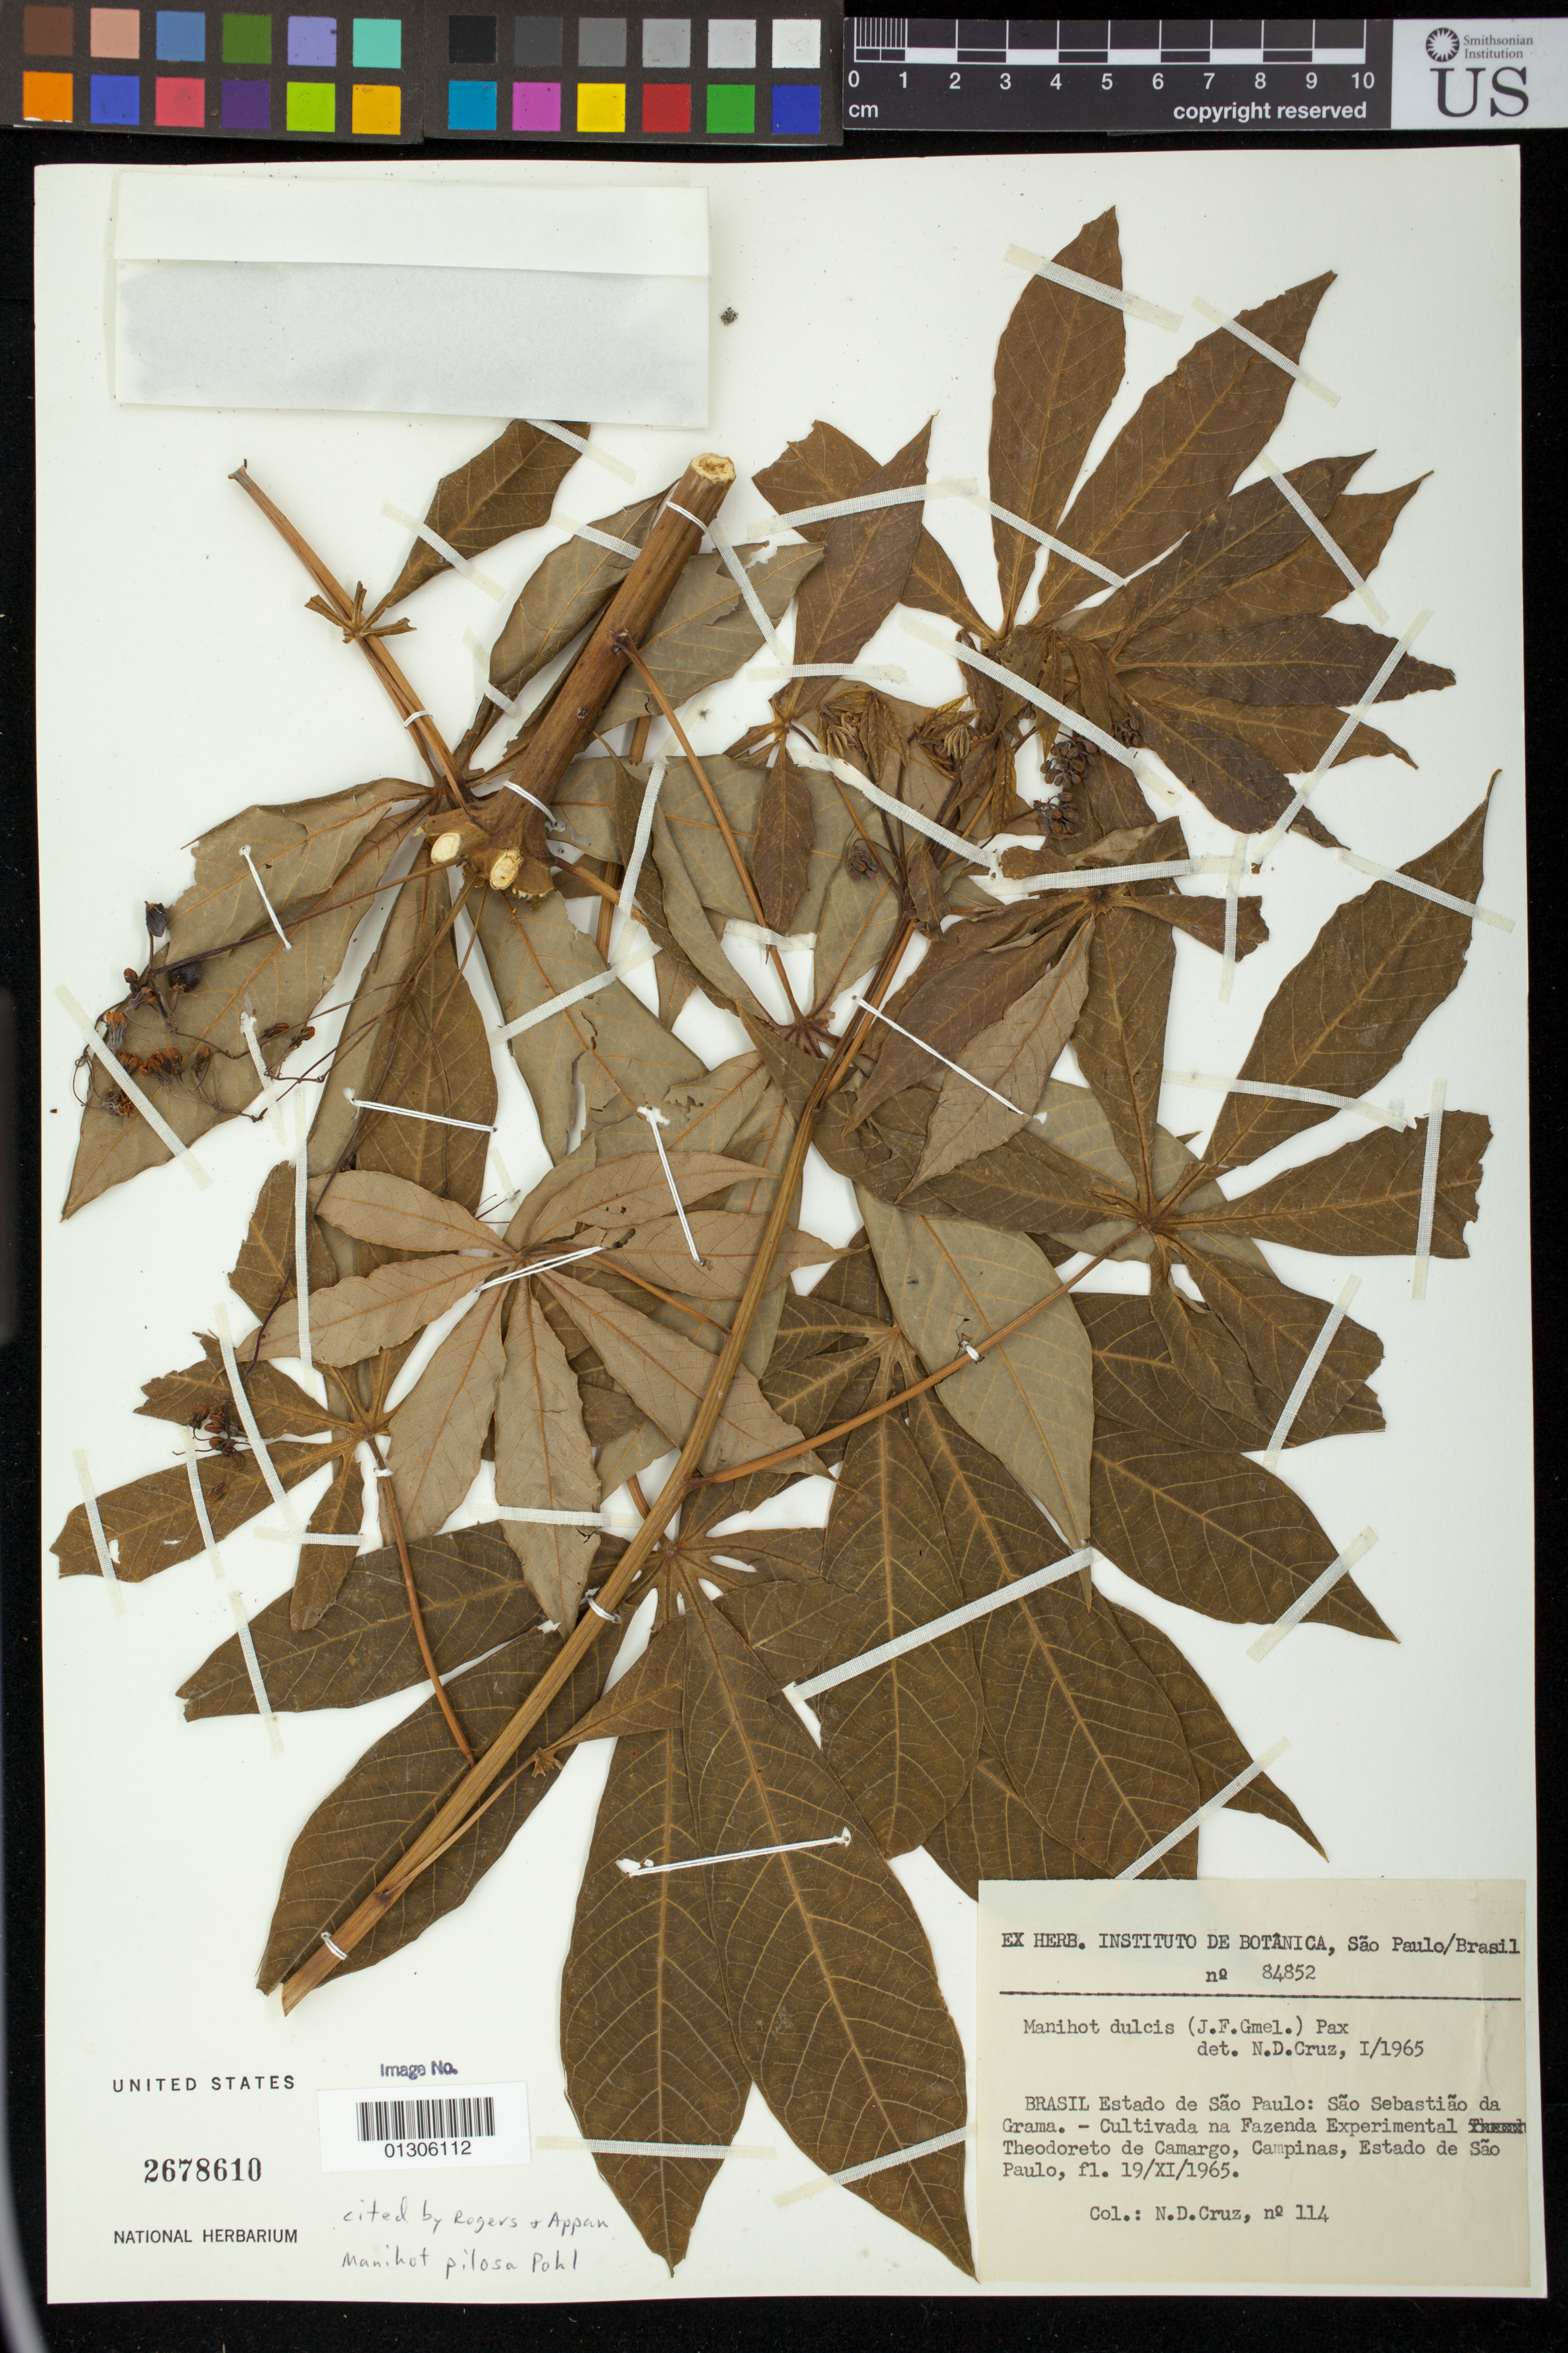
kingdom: Plantae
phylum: Tracheophyta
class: Magnoliopsida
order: Malpighiales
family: Euphorbiaceae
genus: Manihot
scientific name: Manihot pilosa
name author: Pohl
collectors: N. D. Cruz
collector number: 114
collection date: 1965-11-19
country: Brazil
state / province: São Paulo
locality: São Sebastião da Grama.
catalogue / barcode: US 2678610